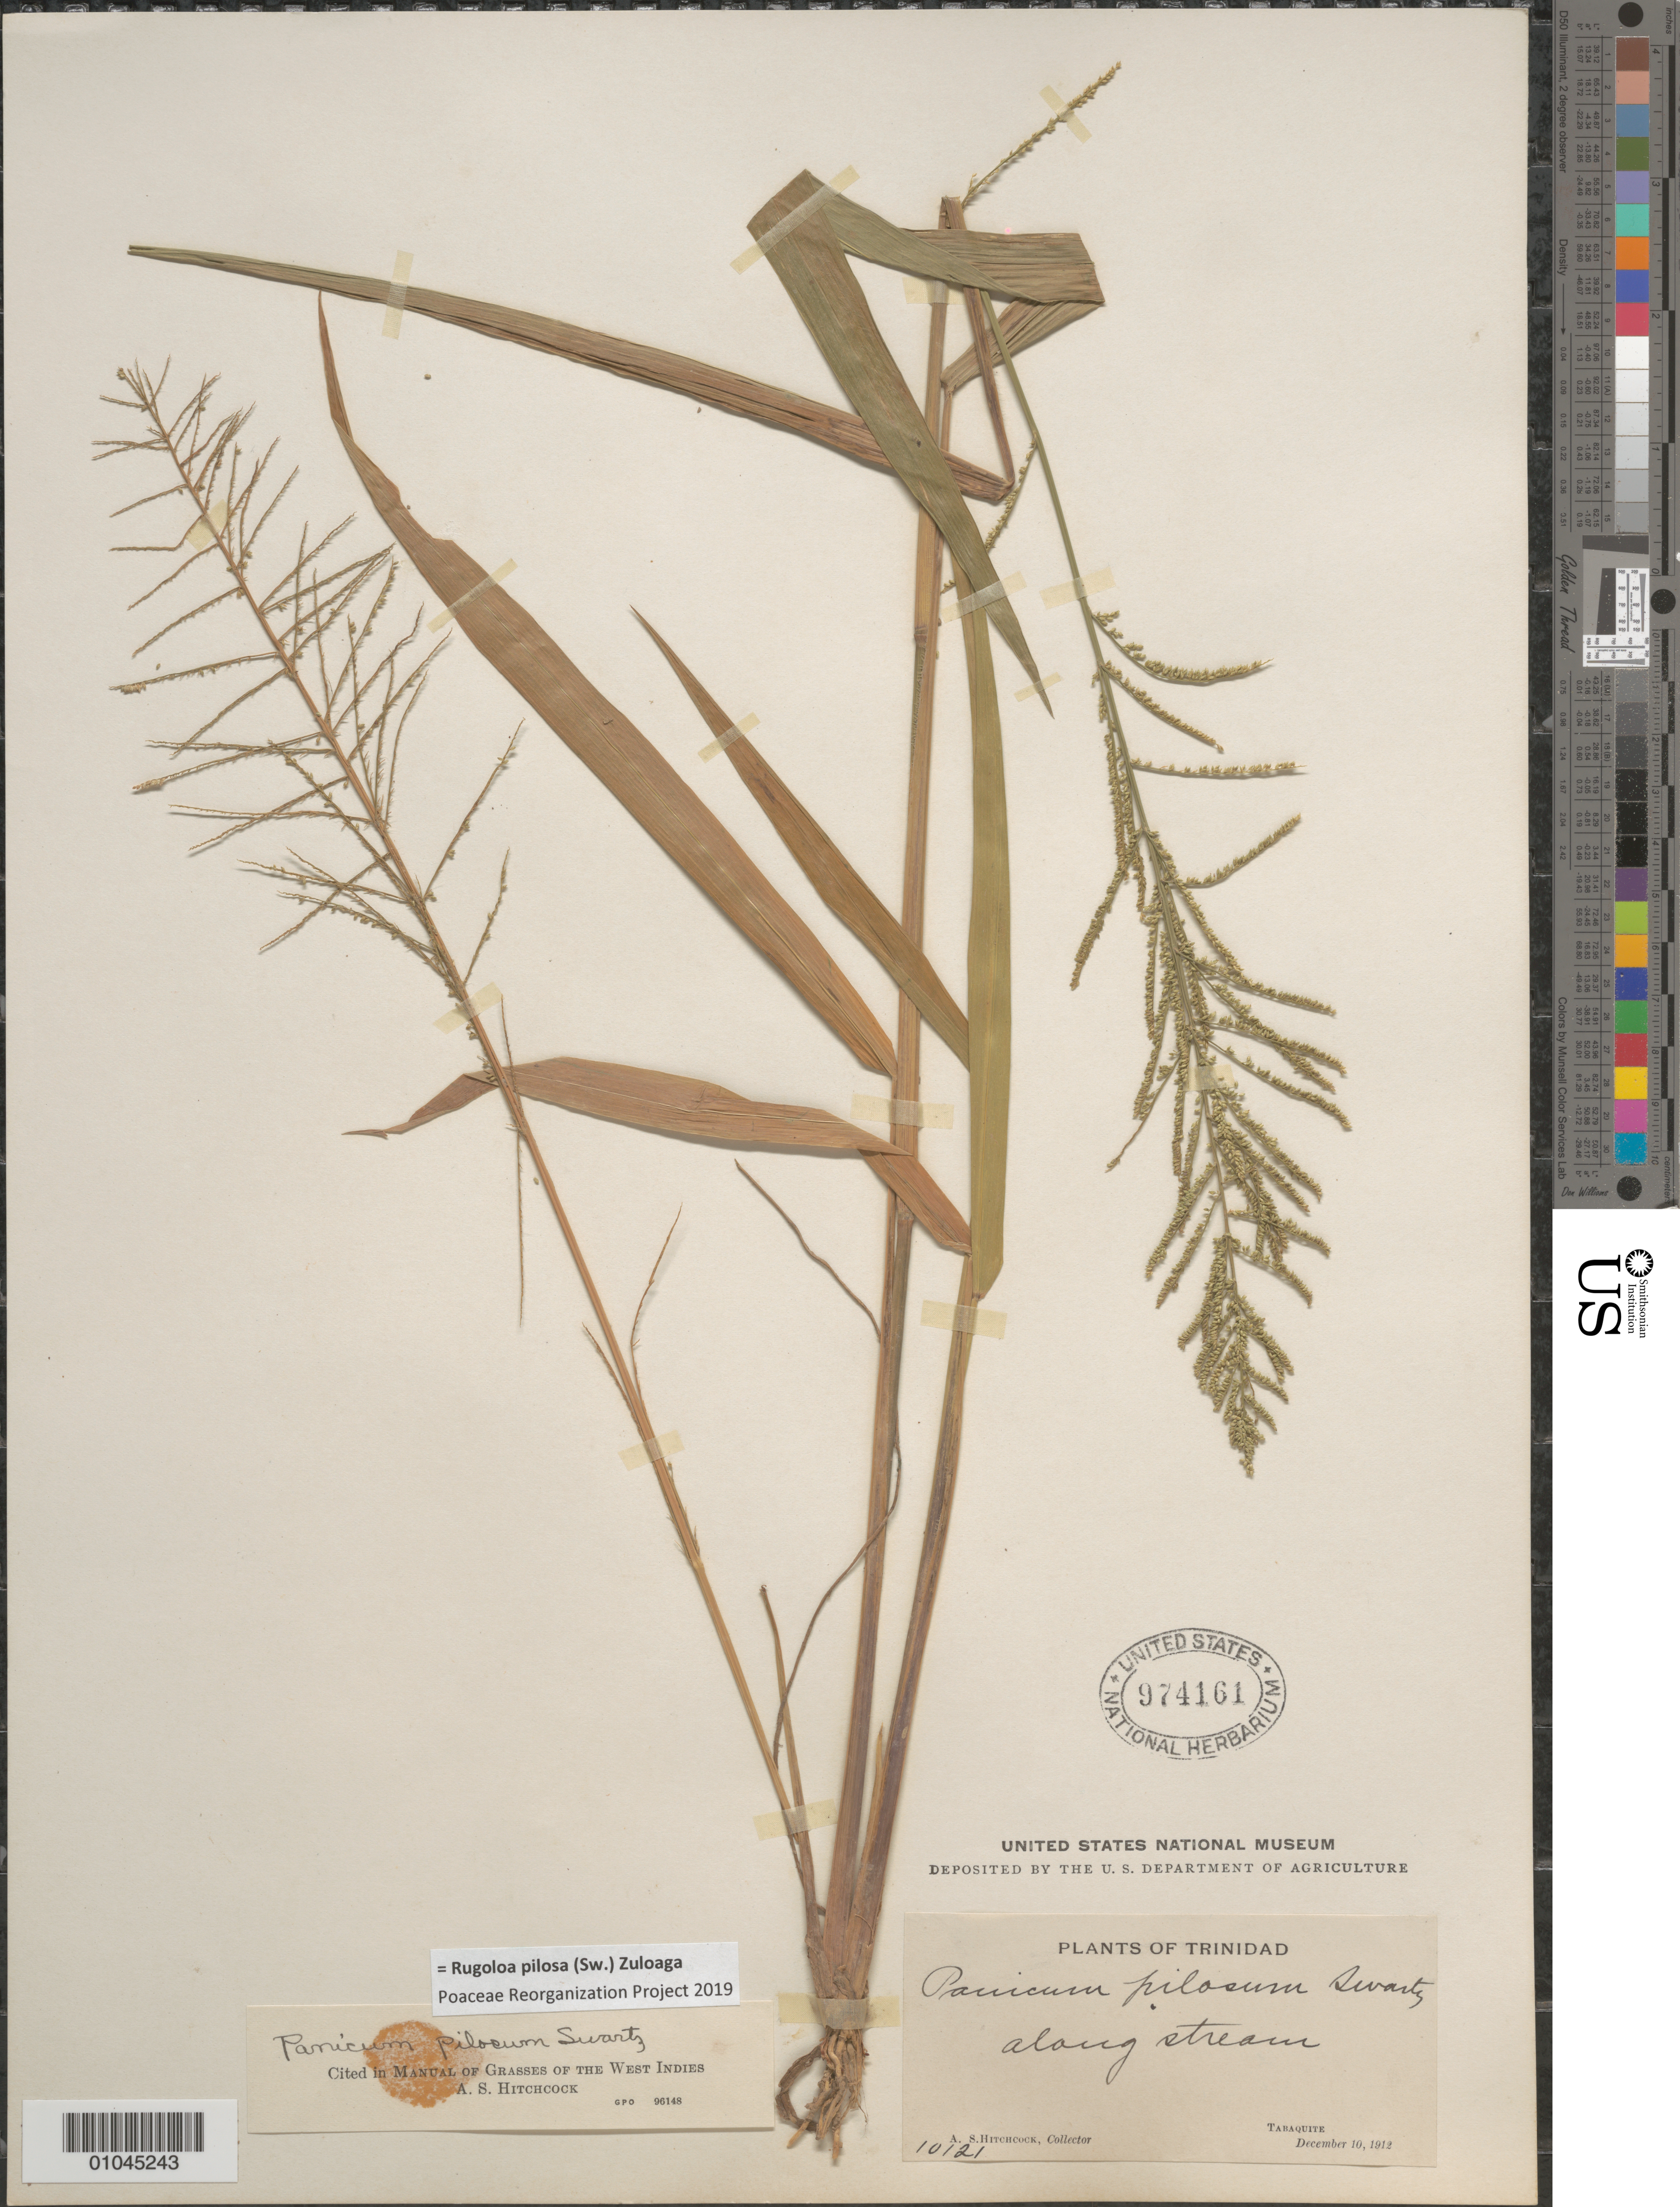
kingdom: Plantae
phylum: Tracheophyta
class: Liliopsida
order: Poales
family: Poaceae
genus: Panicum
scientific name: Panicum pilosum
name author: Sw.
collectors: A. S. Hitchcock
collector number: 10121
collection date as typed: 10 Dec 1912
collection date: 1912-12-10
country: Trinidad and Tobago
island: Trinidad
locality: Tabaquite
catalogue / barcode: US 974161